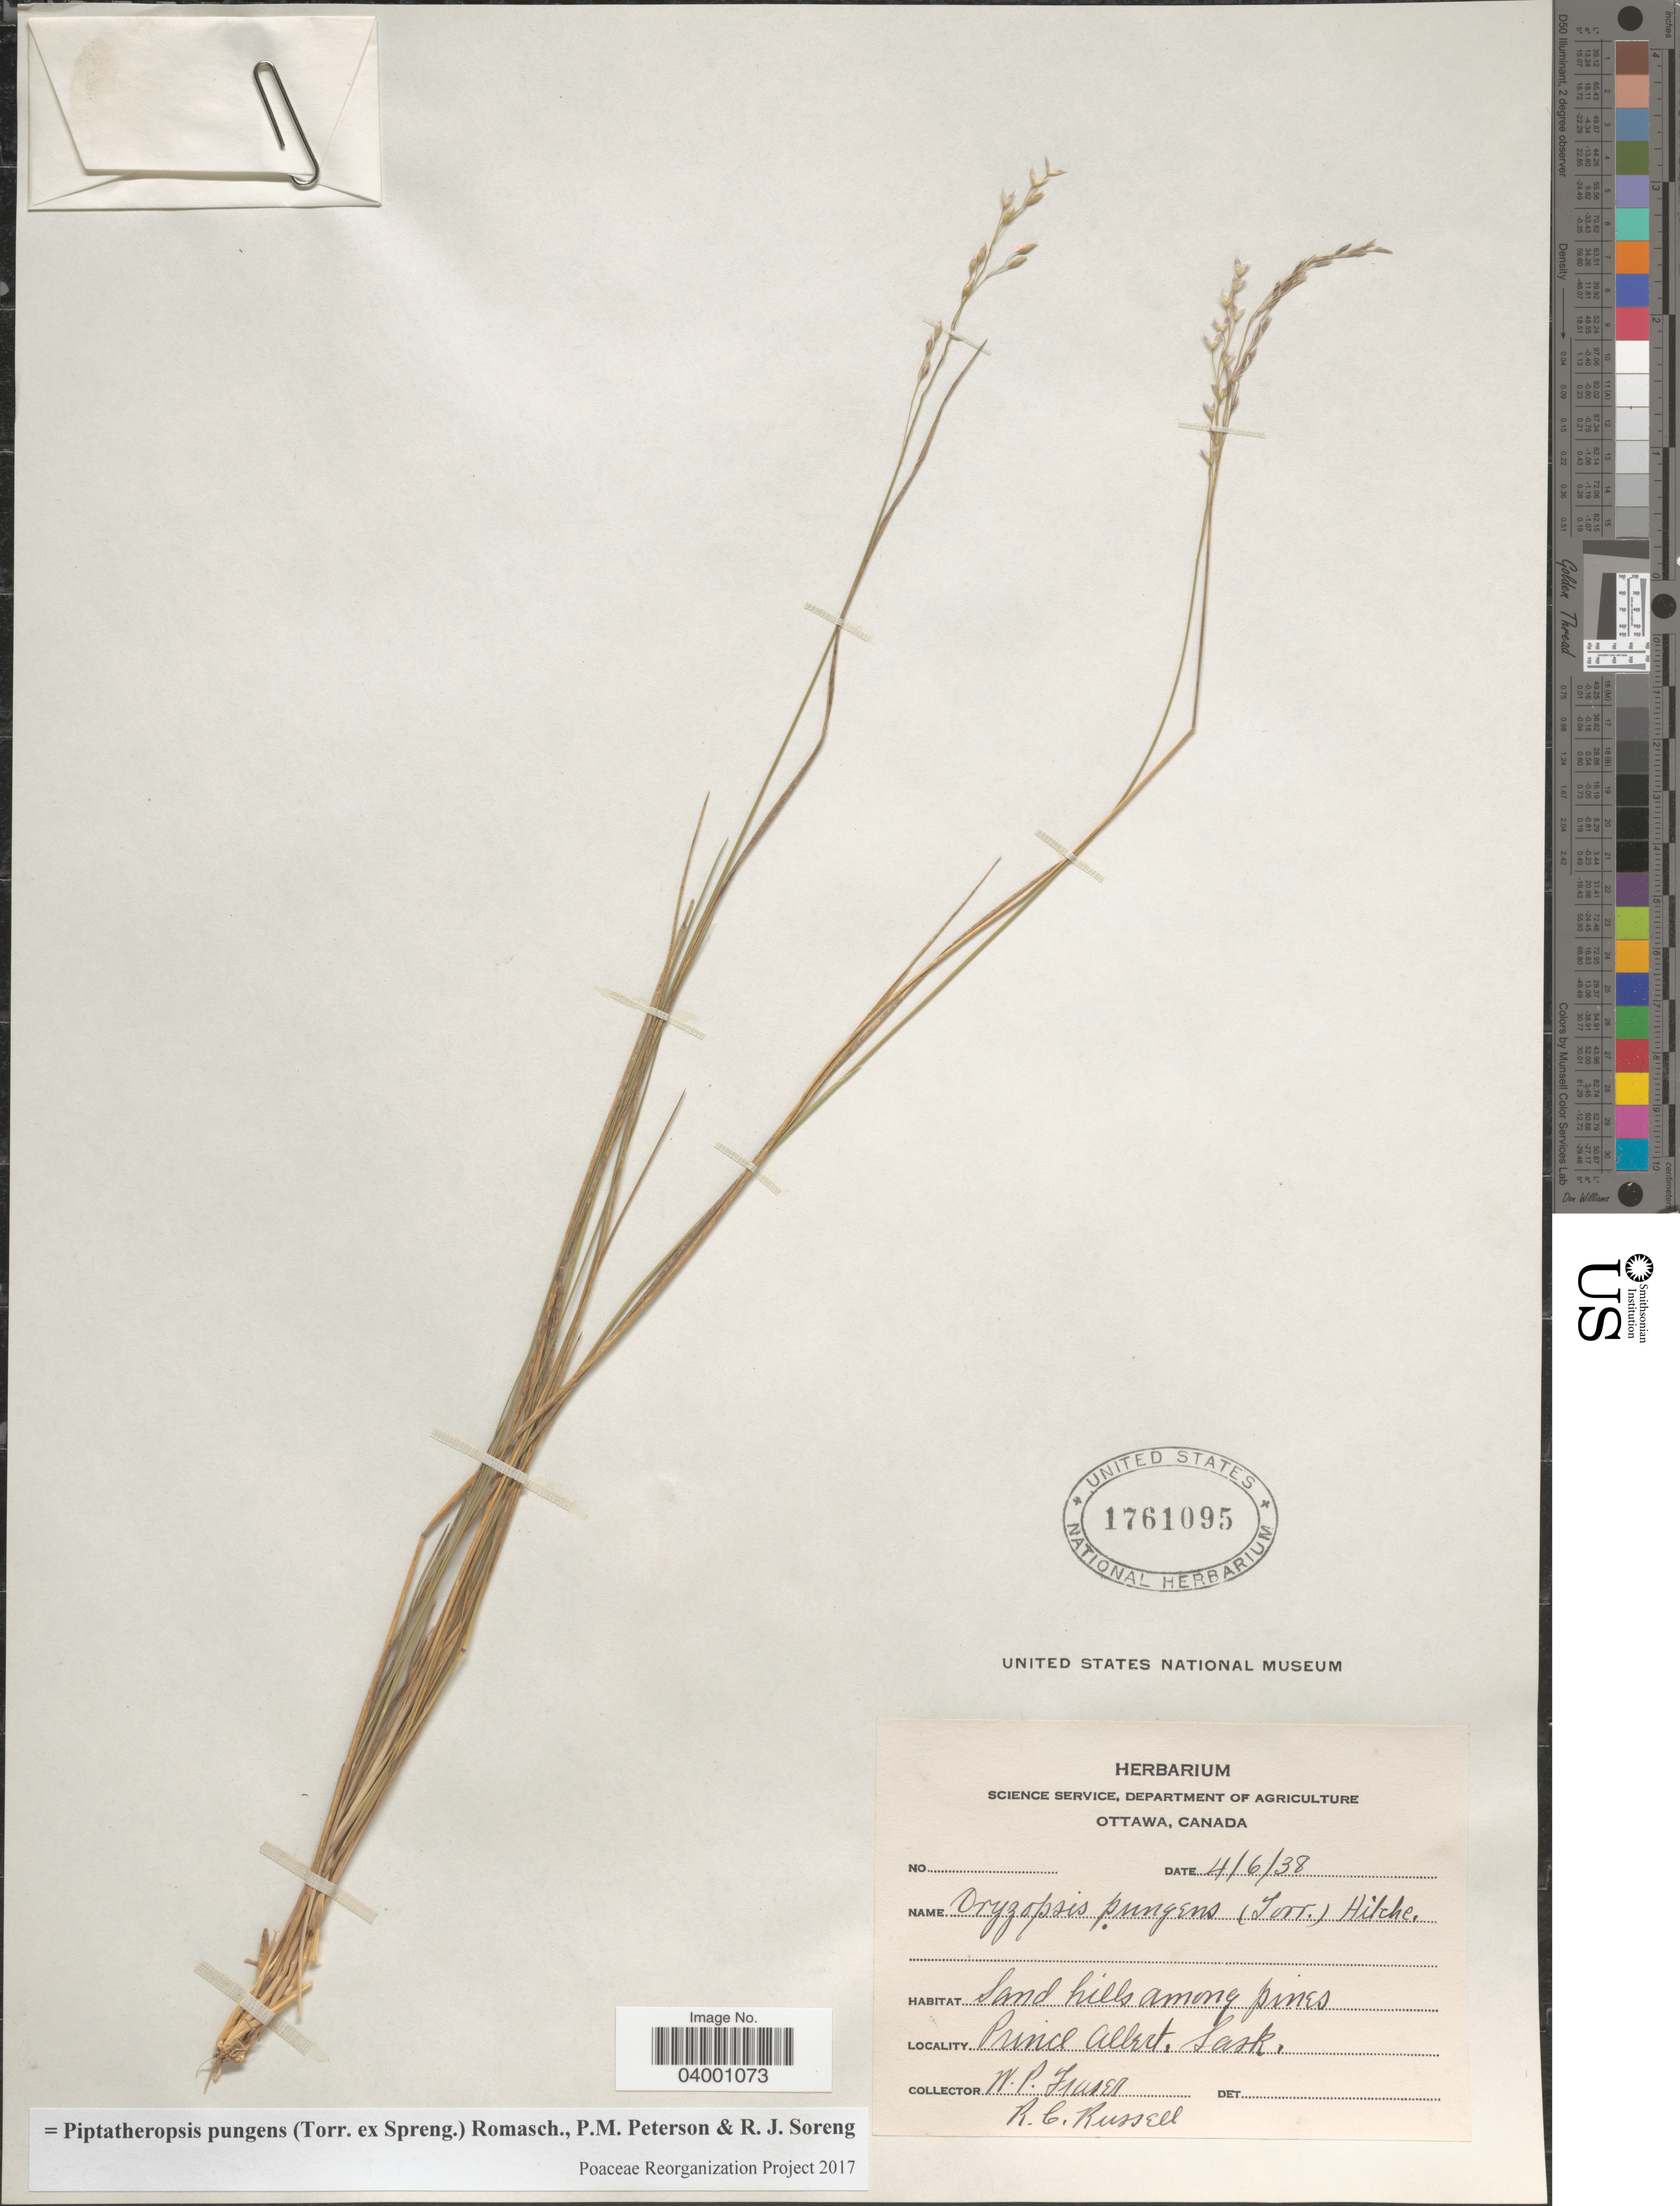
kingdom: Plantae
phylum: Tracheophyta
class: Liliopsida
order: Poales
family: Poaceae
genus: Piptatheropsis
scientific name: Piptatheropsis pungens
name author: (Torr. ex Spreng.) Romasch. et al.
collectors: W. Fraser & R. Russell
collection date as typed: Transcribed d/m/y: 4/6/38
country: Canada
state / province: Saskatchewan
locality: Prince Albert.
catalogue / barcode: US 1761095